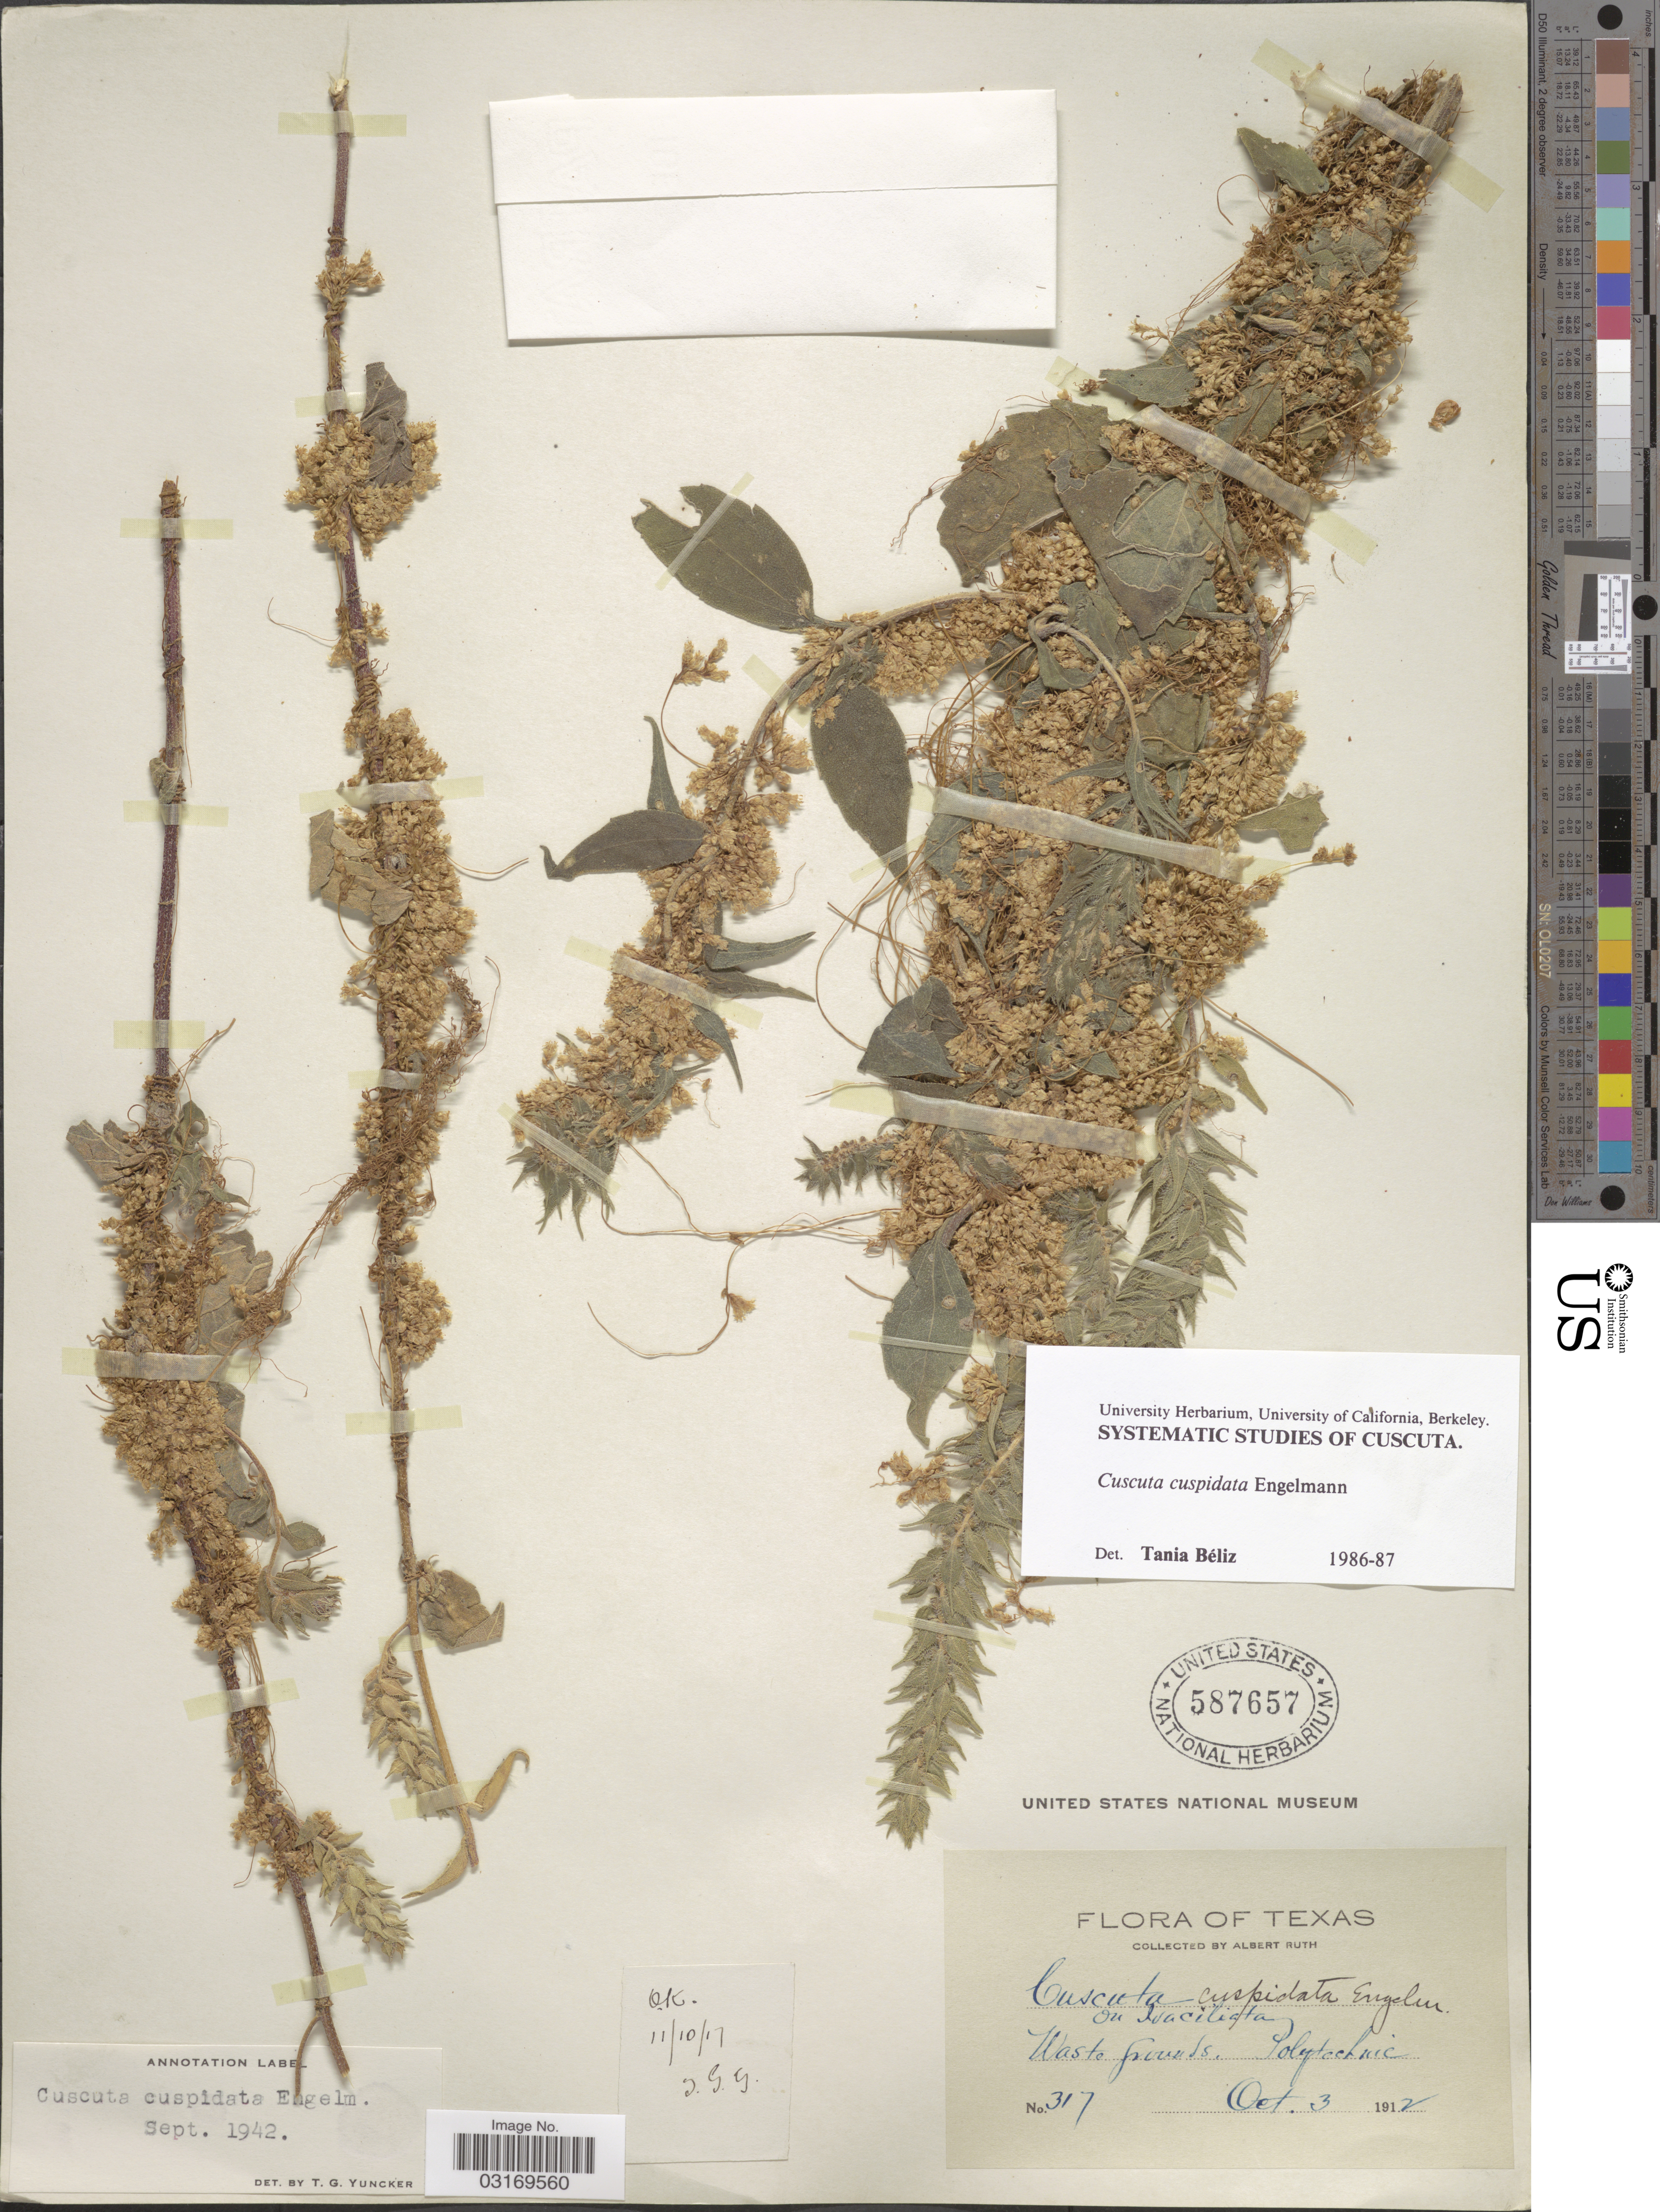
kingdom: Plantae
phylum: Tracheophyta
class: Magnoliopsida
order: Solanales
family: Convolvulaceae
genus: Cuscuta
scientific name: Cuscuta cuspidata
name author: Engelm.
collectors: A. Ruth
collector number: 317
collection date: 1912-10-03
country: United States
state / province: Texas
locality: On Iva ciliata, Waste grounds.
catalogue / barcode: US 587657